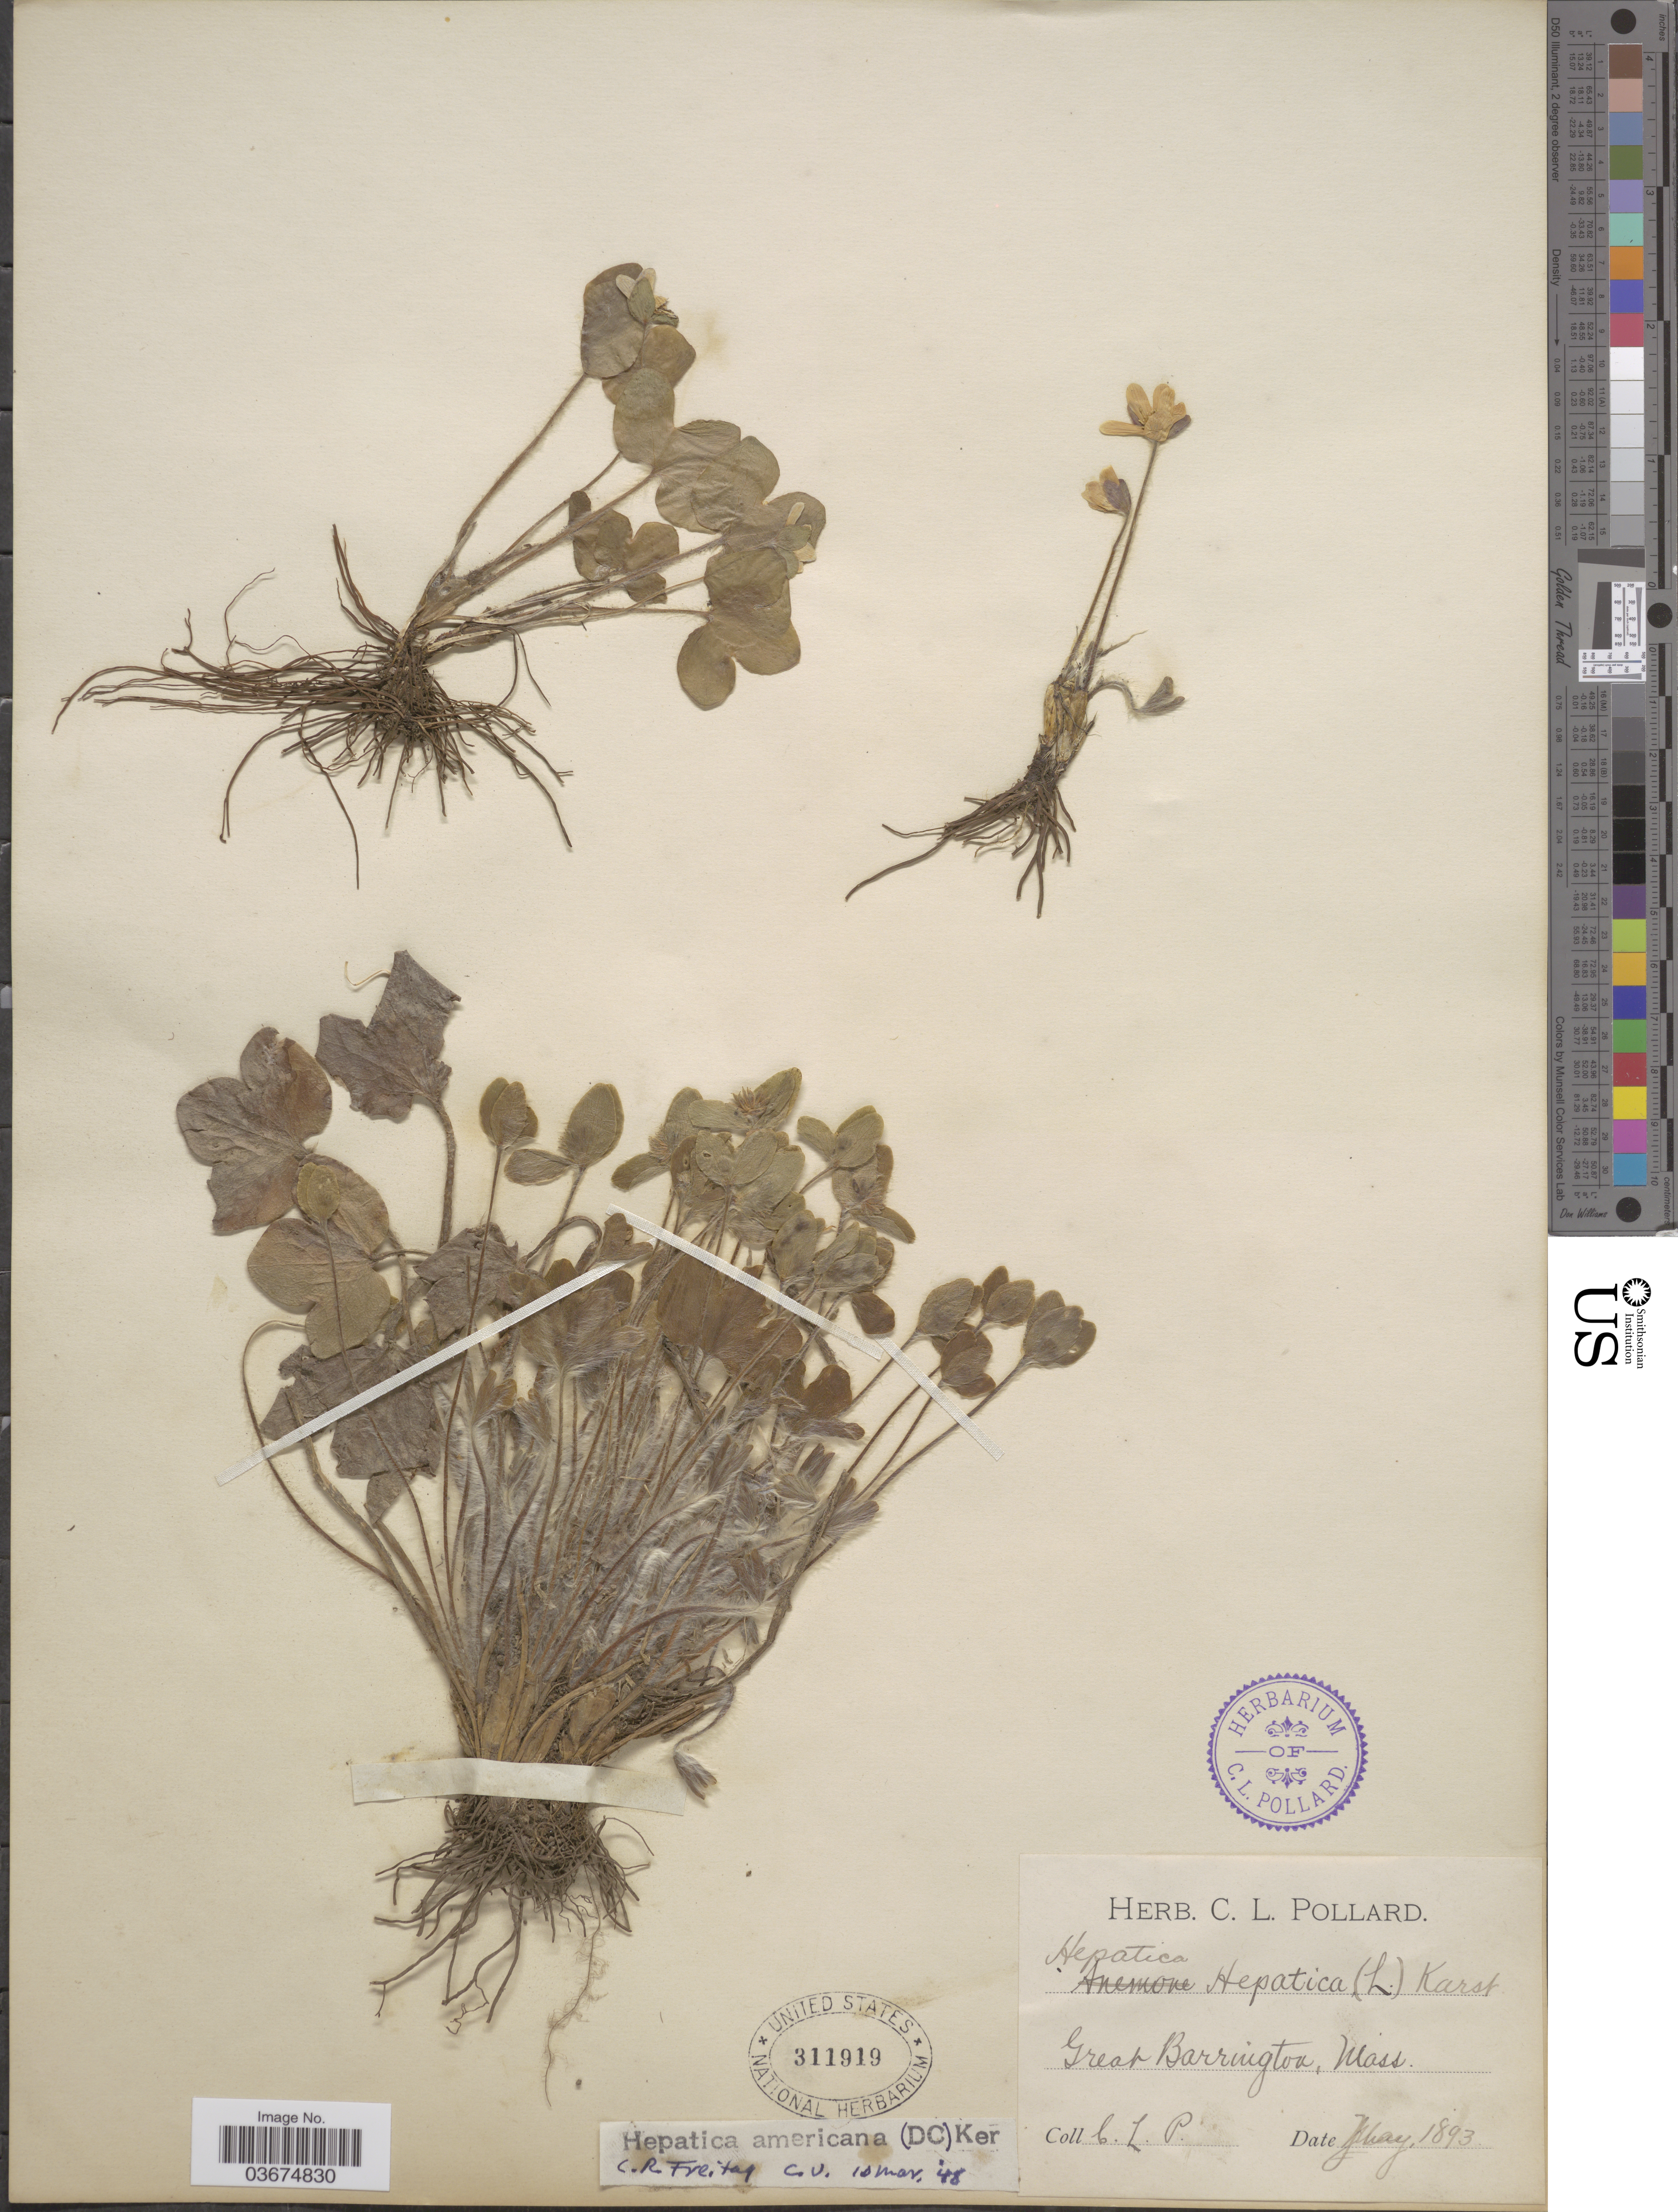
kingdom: Plantae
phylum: Tracheophyta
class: Magnoliopsida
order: Ranunculales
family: Ranunculaceae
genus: Hepatica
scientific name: Hepatica americana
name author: (DC.) Ker Gawl.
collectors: C. L. Pollard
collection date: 1893-05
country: United States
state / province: Massachusetts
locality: Great Barrington.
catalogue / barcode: US 311919